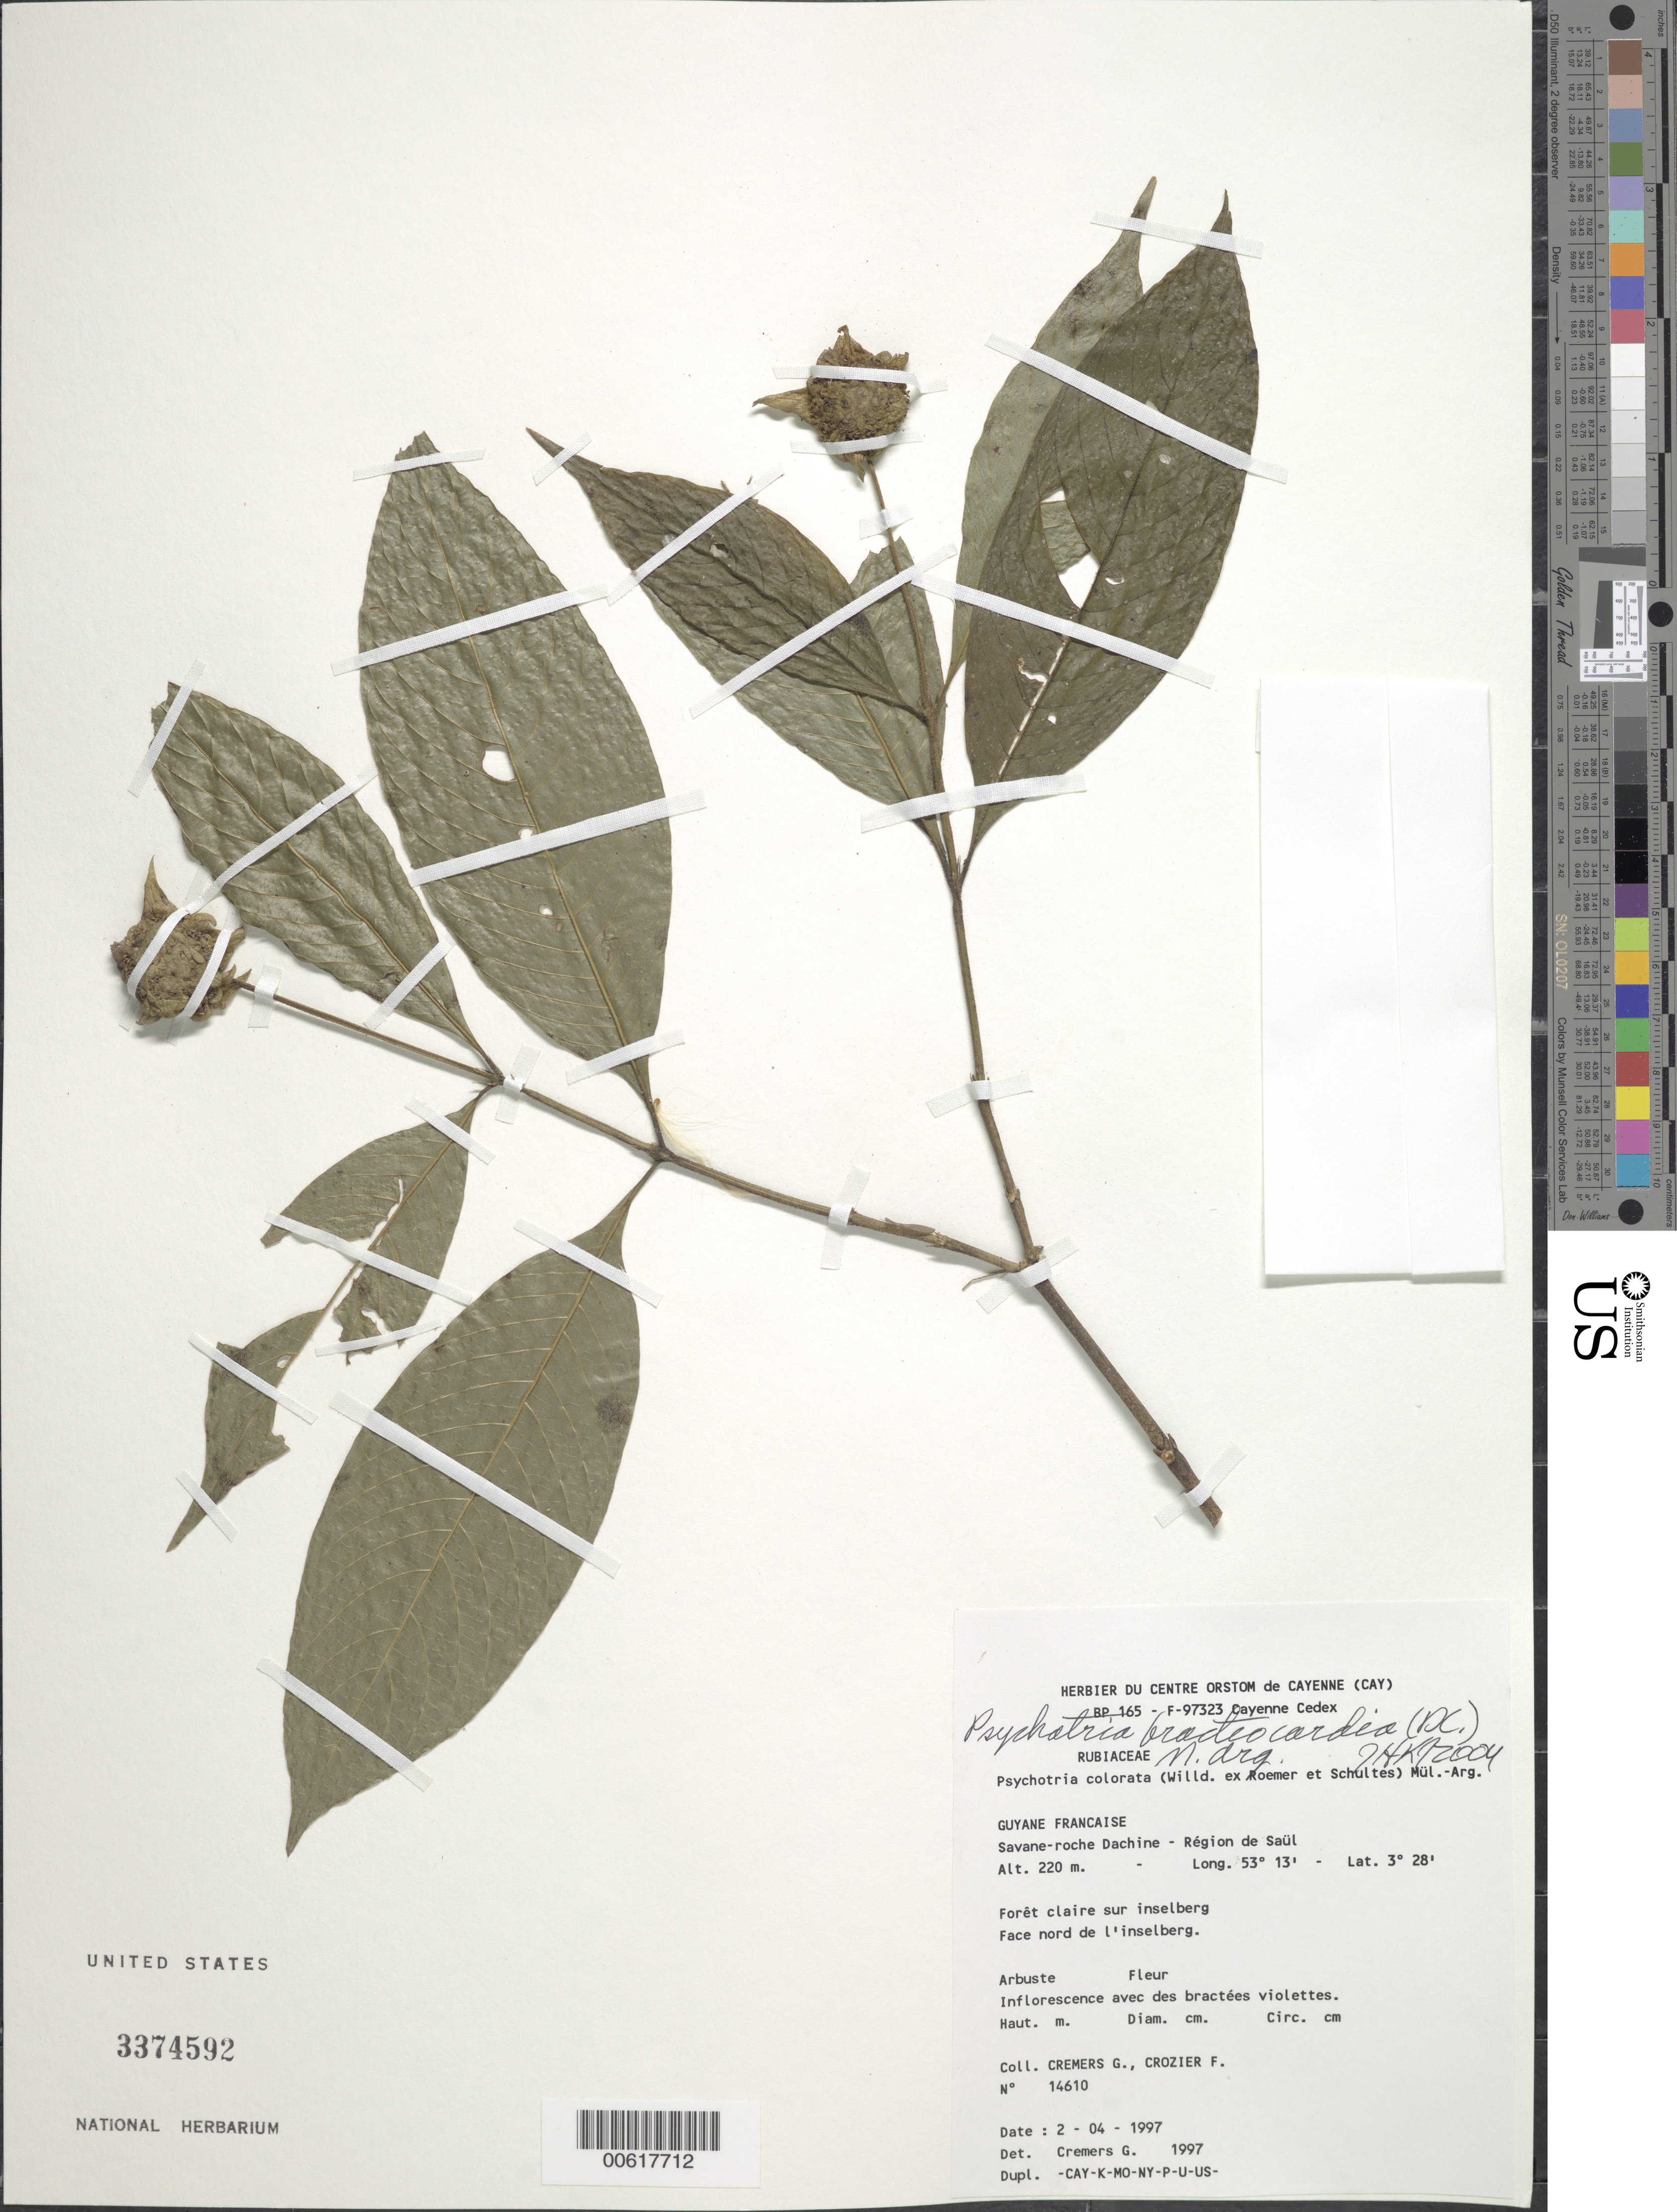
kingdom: Plantae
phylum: Tracheophyta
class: Magnoliopsida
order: Gentianales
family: Rubiaceae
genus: Palicourea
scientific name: Palicourea bracteocardia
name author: (DC.) Delprete & J.H. Kirkbr.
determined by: Kirkbride, J. H., Jr.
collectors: G. Cremers & F. Crozier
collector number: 14610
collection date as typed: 2-Apr-97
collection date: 1997-04-02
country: French Guiana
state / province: Saint-Laurent-du-Maroni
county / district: Saül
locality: Saül, savane-roche Dachine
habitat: Forêt claire sur inselberg. Face nord de l 'inselberg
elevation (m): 220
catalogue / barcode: US 3374592